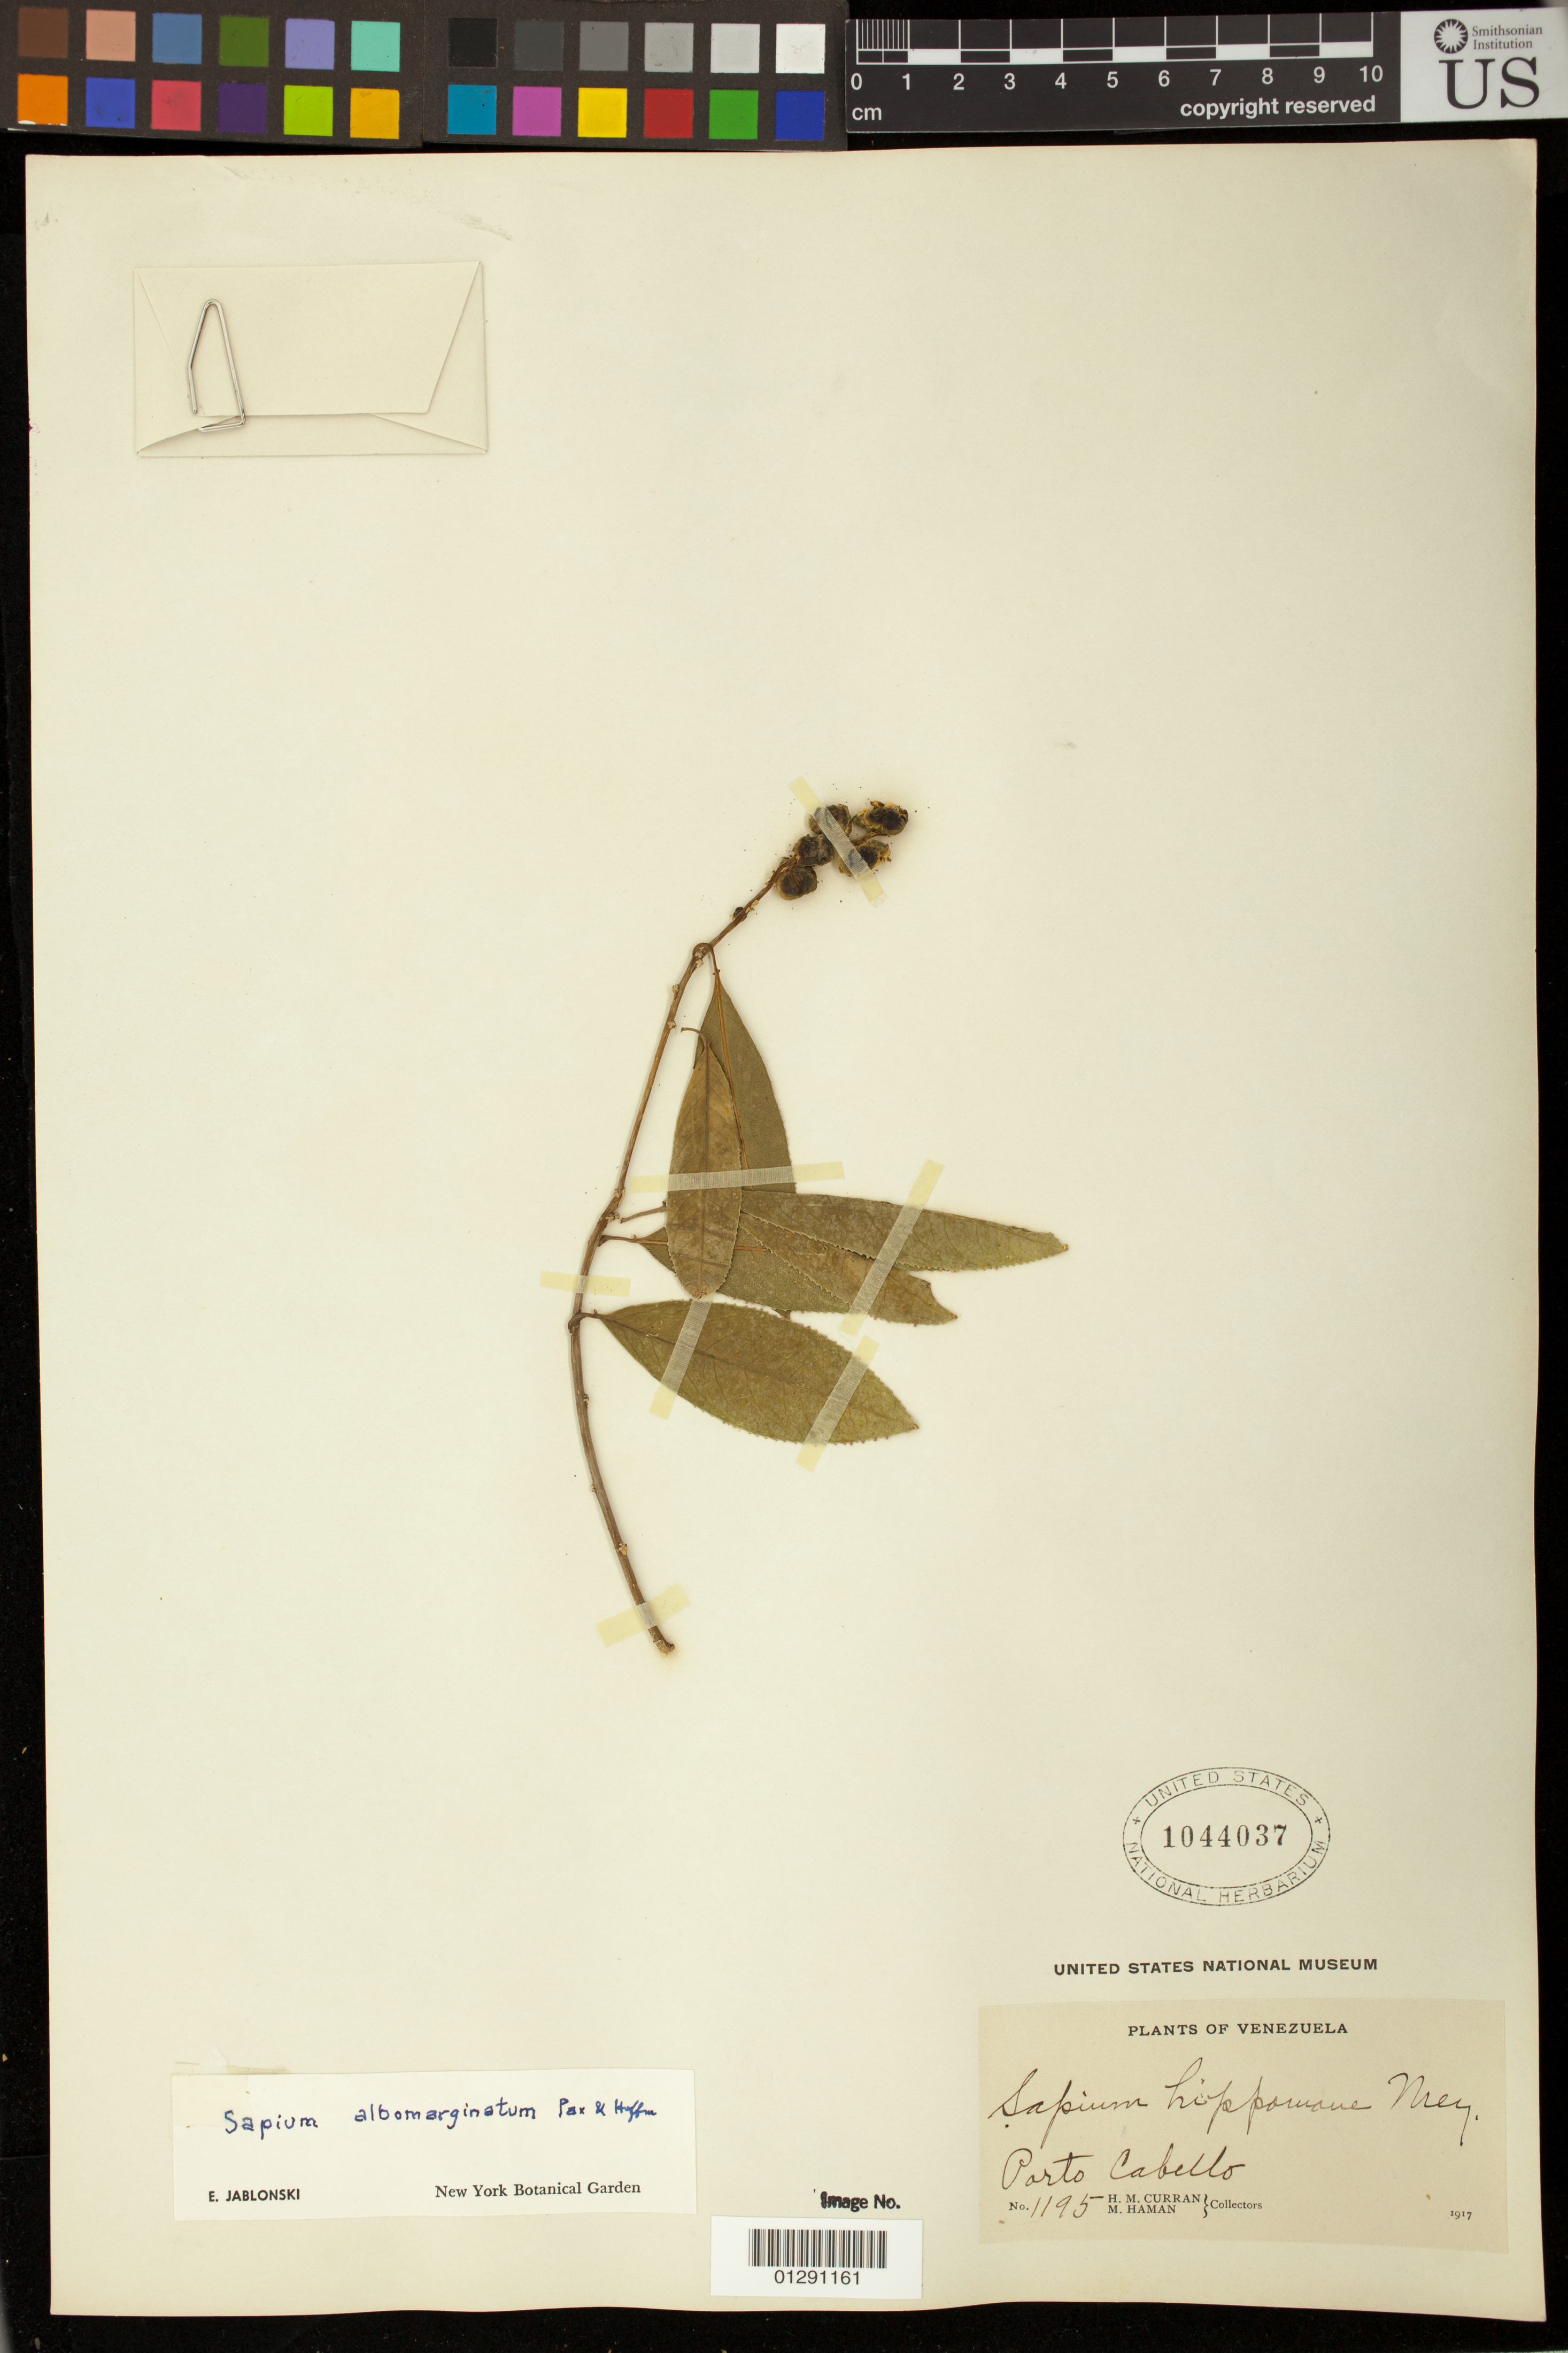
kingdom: Plantae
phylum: Tracheophyta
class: Magnoliopsida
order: Malpighiales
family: Euphorbiaceae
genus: Sapium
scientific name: Sapium albomarginatum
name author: Pax & K. Hoffm. in Engl.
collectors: H. M. Curran & M. Haman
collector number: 1195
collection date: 1917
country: Venezuela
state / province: Carabobo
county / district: Puerto Cabello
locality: Municipio Puerto Cabello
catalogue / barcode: US 1044037